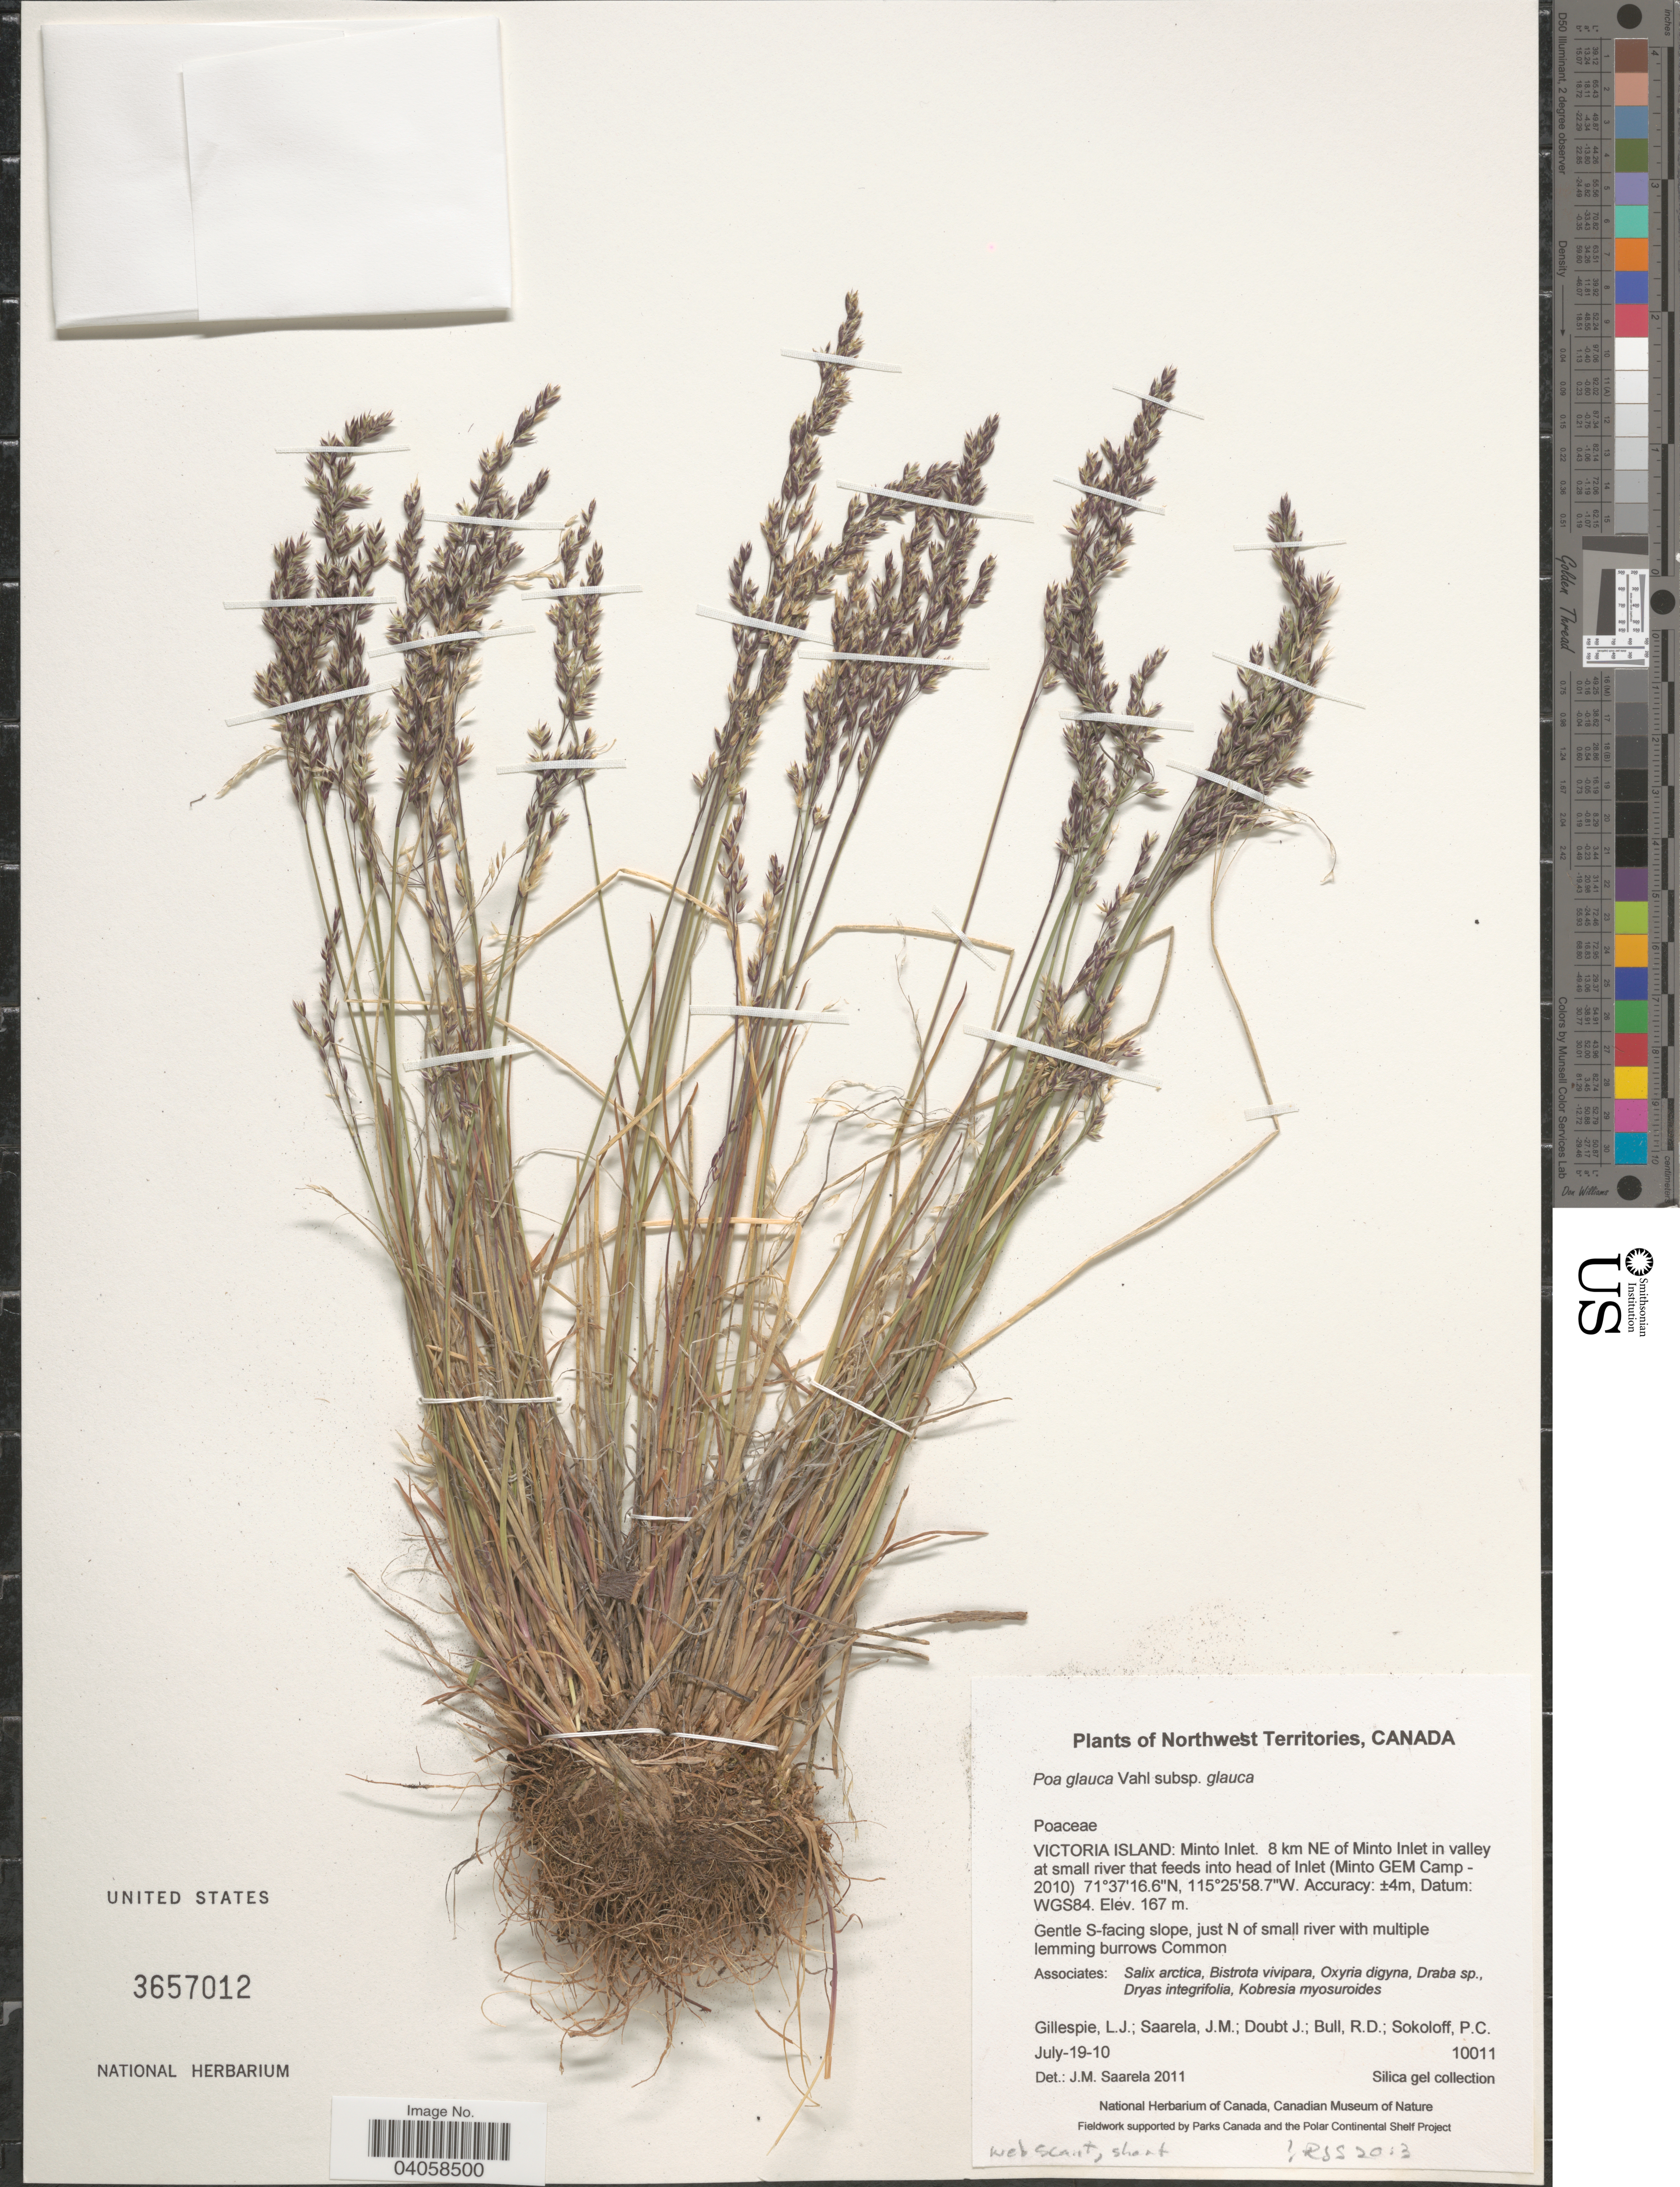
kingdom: Plantae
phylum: Tracheophyta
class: Liliopsida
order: Poales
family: Poaceae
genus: Poa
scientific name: Poa glauca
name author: Vahl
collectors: L. Gillespie, J. Saarela, J. Doubt, R. Bull & P. Sokoloff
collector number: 10011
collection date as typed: Transcribed d/m/y: 19/7/10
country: Canada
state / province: Northwest Territories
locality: Victoria Island: Minto Inlet. 8 km NE of Minto Inlet in valley at small river that feeds into head of Inlet (Minto GEM Camp-2010). Datum: WGS84. Gentle S-facing slope, just N of small river with multiple lemming burrows Common.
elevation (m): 167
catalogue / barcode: US 3657012